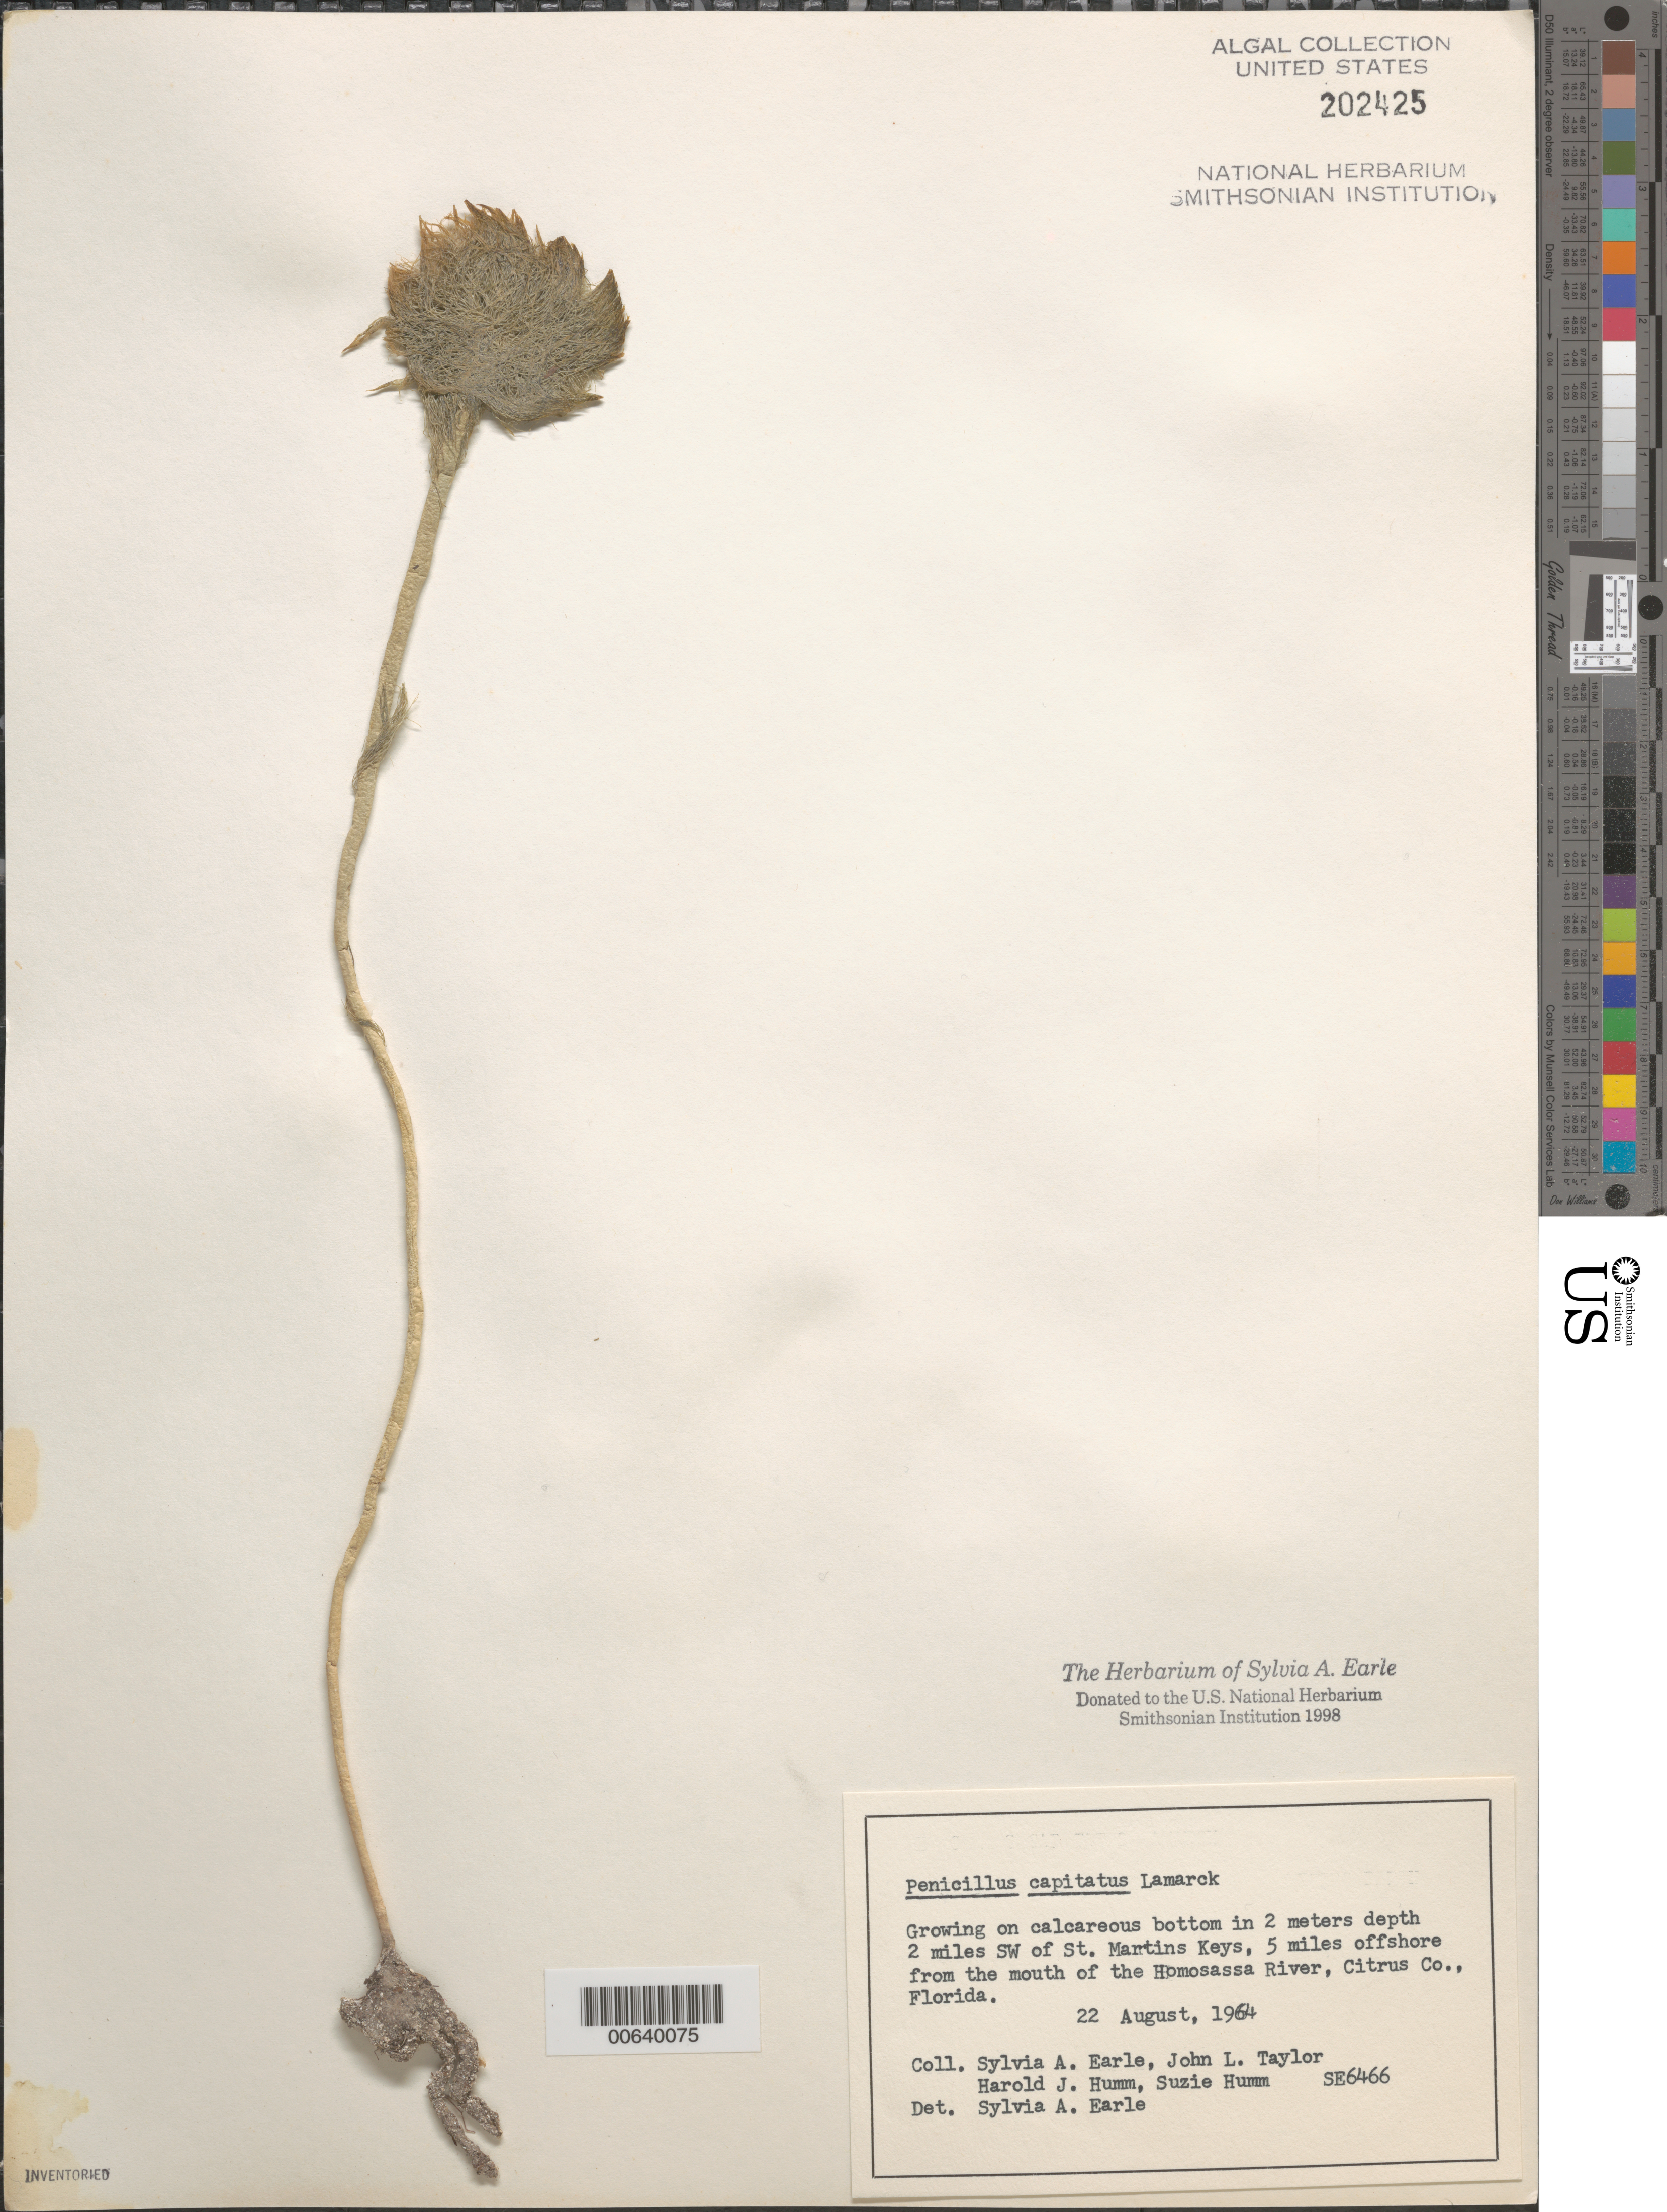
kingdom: Plantae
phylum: Chlorophyta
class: Ulvophyceae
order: Bryopsidales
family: Udoteaceae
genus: Penicillus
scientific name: Penicillus capitatus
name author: Lam.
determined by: Earle, S. A.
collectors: S. A. Earle, J. L. Taylor, H. J. Humm & S. Humm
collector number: SE 6466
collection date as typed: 22 Aug 1964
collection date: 1964-08-22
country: United States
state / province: Florida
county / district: Citrus County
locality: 5 miles off Homosassa River mouth, 2 miles west of St. Martins Keys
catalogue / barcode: US 202425